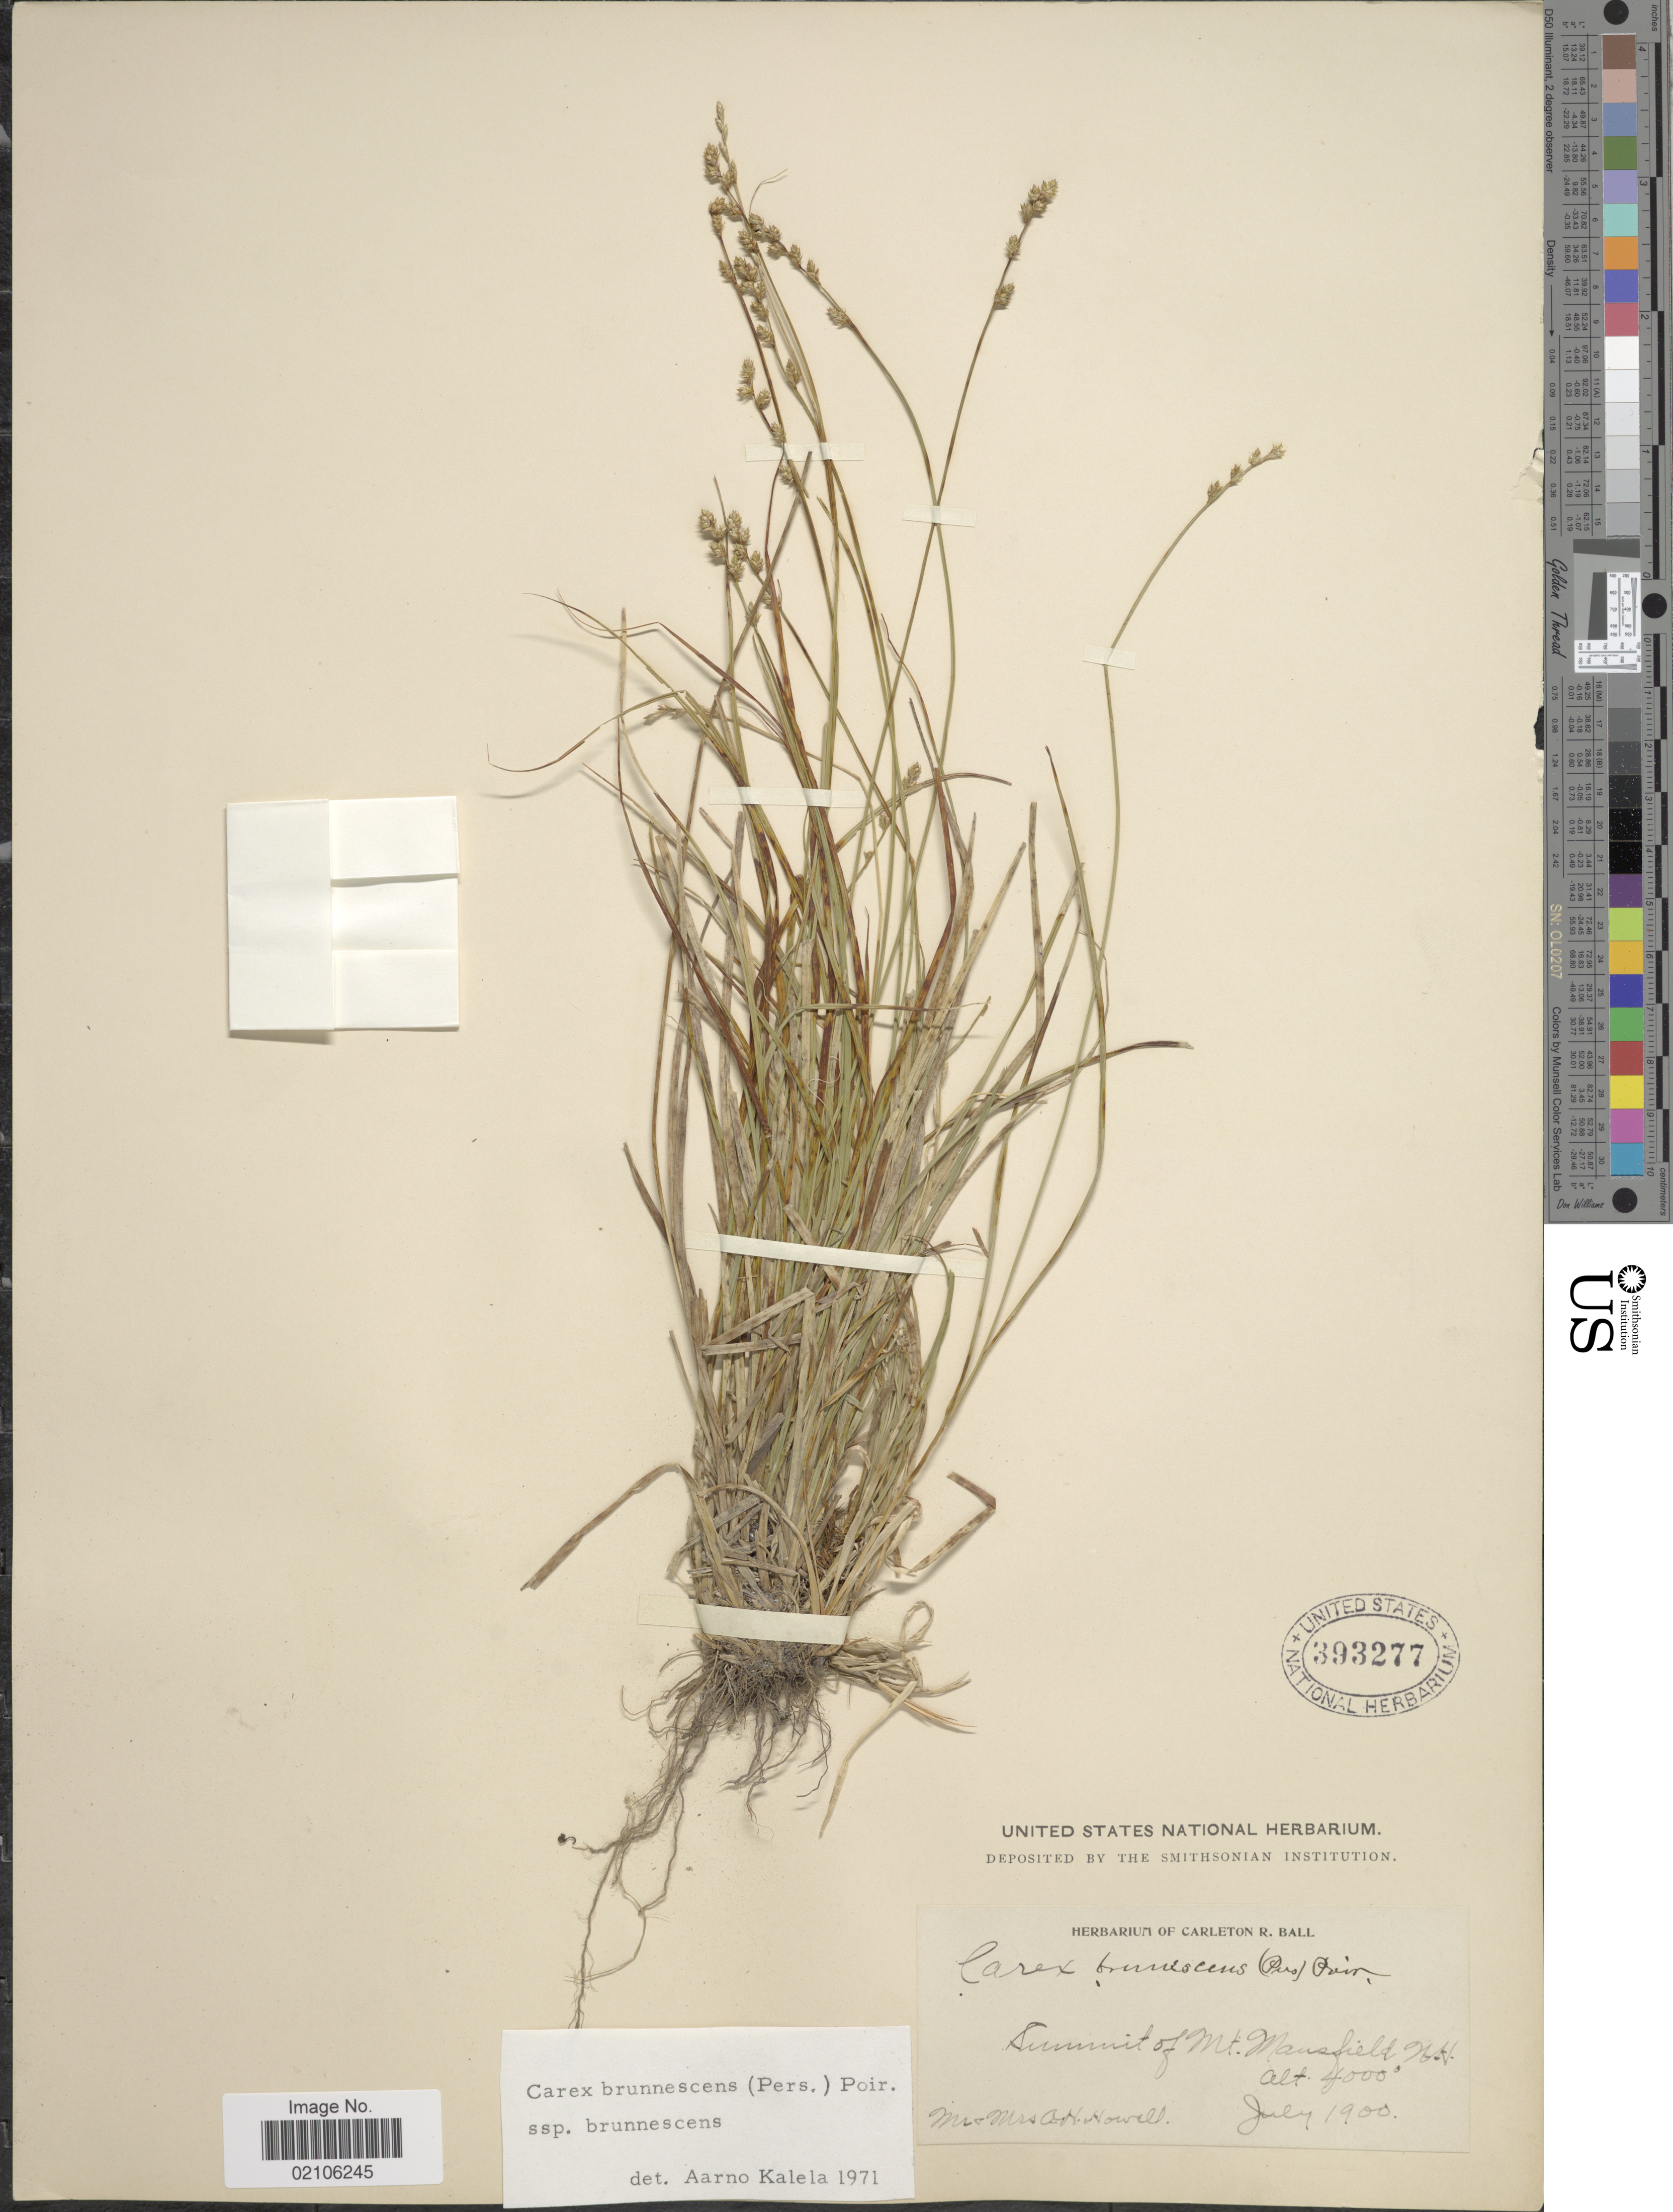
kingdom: Plantae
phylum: Tracheophyta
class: Liliopsida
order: Poales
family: Cyperaceae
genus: Carex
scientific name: Carex brunnescens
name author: (Pers.) Poir.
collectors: A. Howell & A. Howell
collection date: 1900-07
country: United States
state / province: New Hampshire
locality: Summit of Mansfield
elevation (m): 1219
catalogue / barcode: US 393277